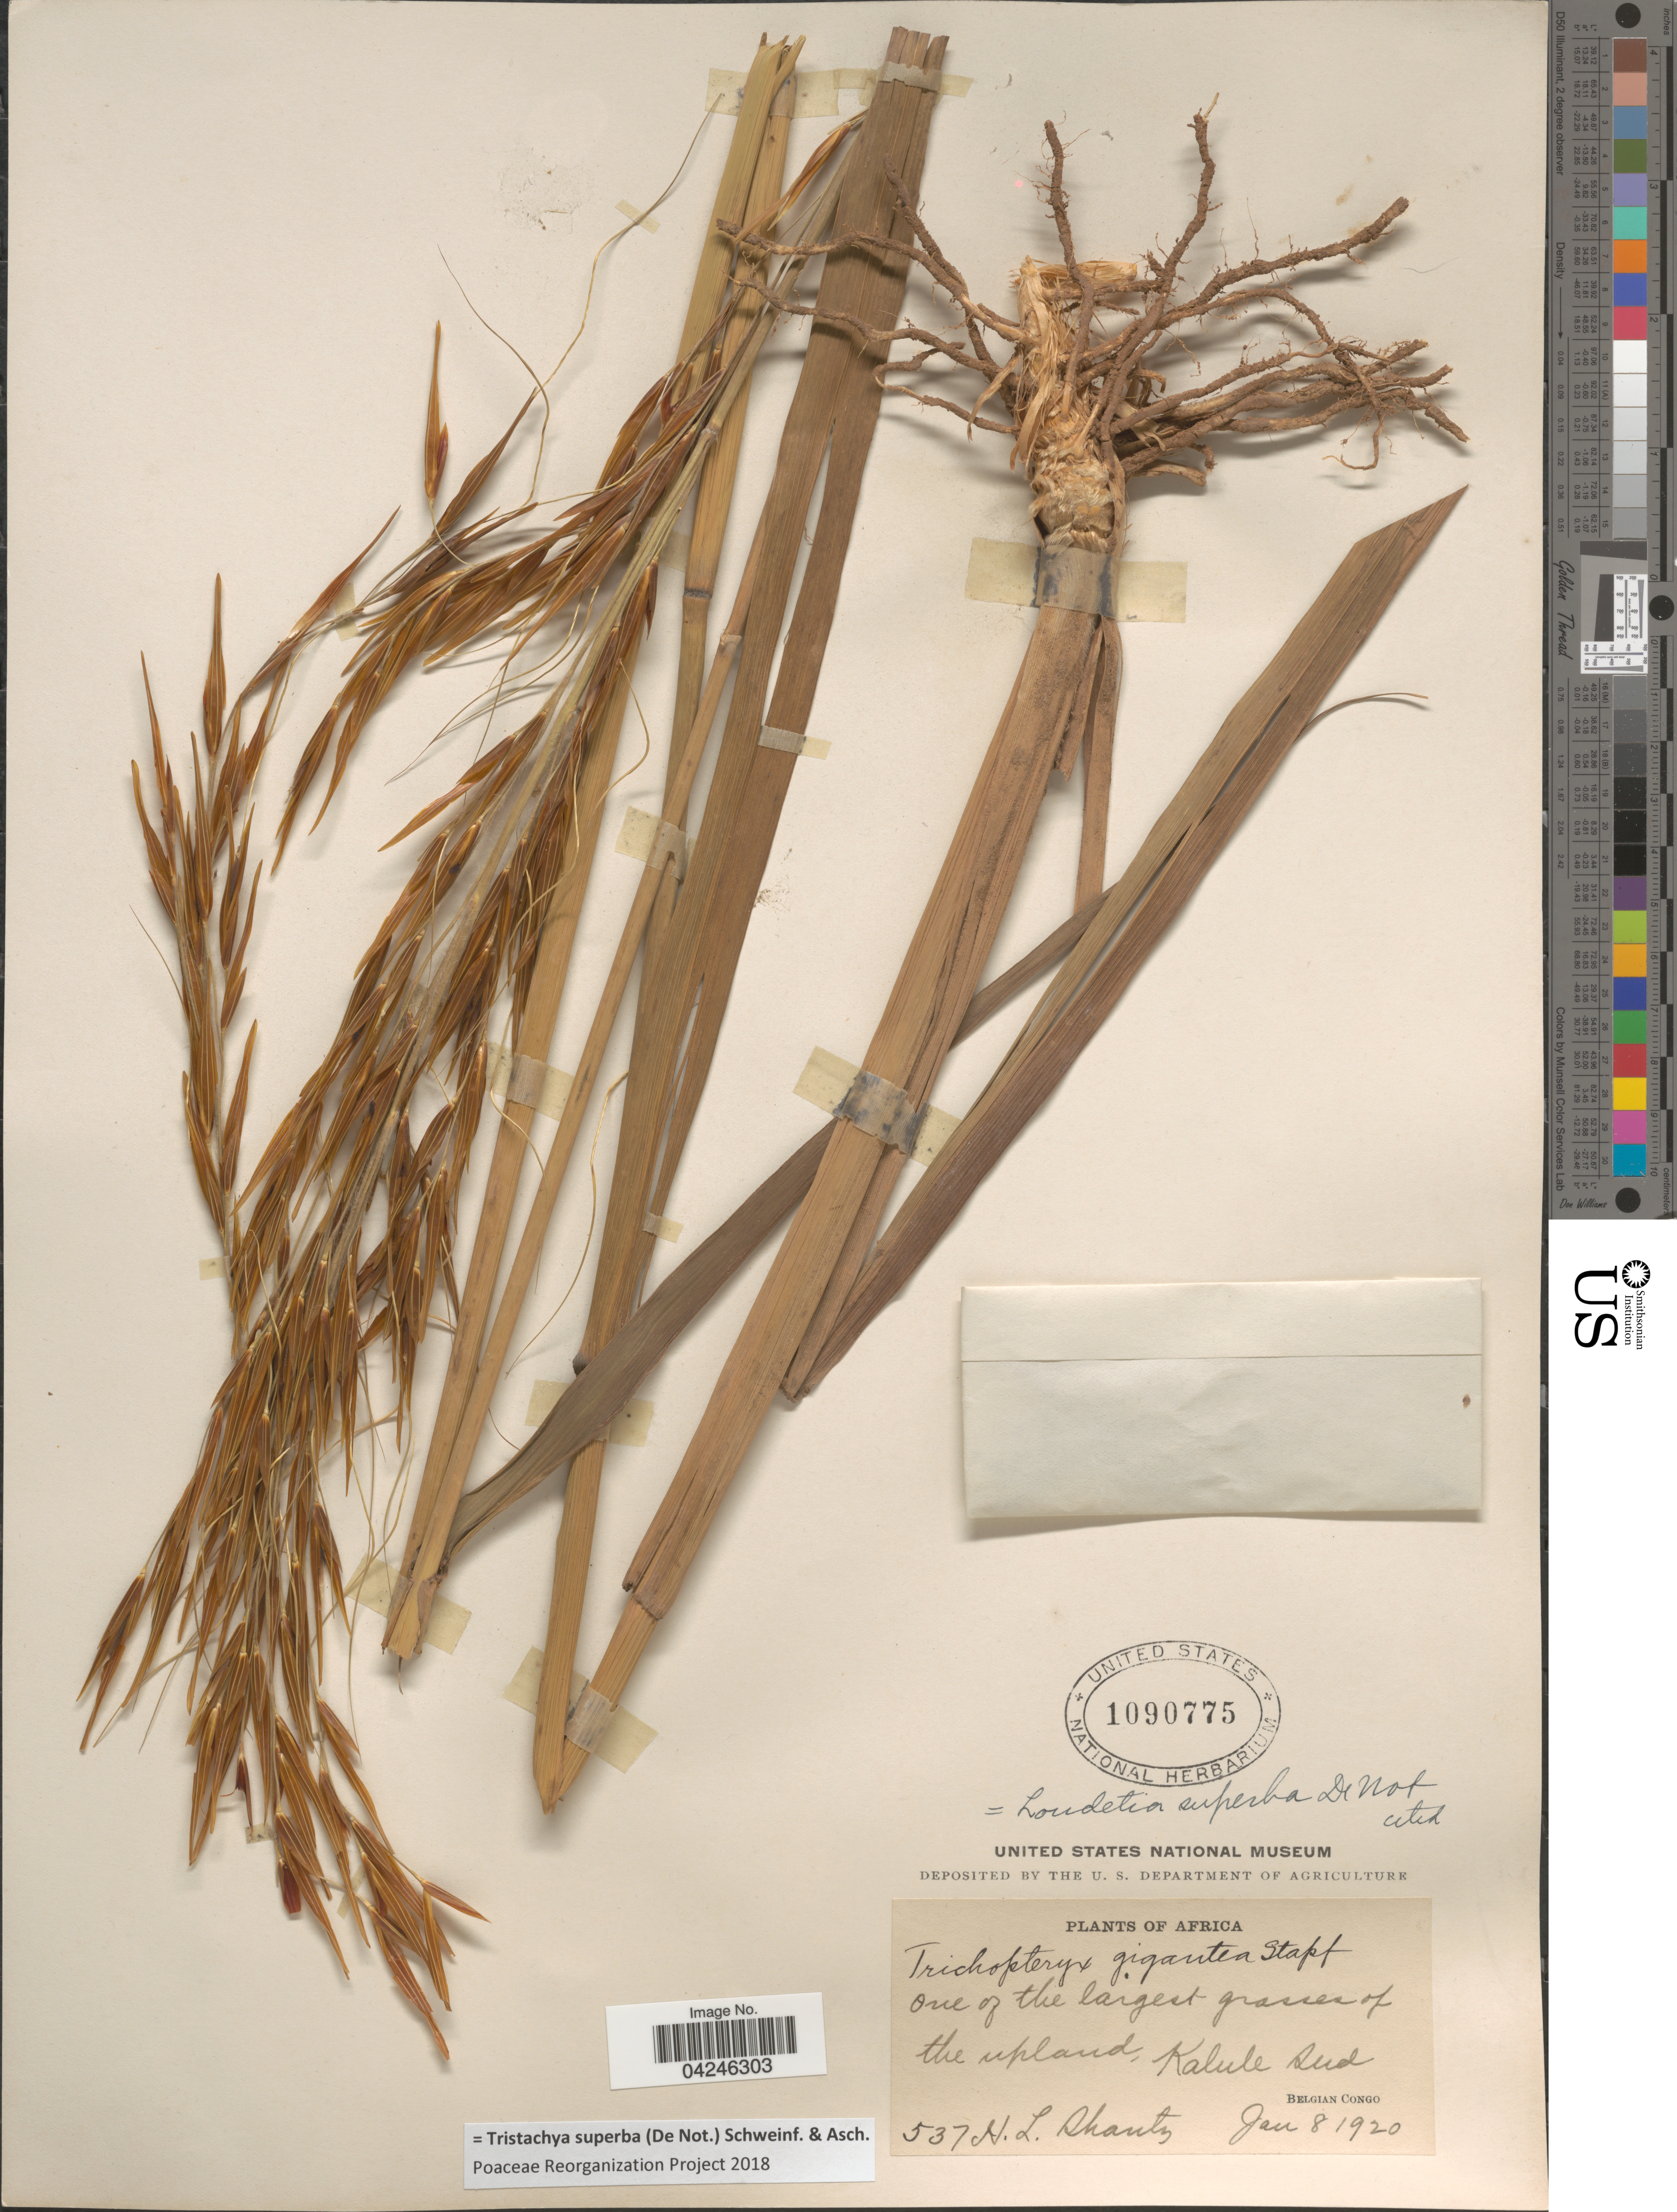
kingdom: Plantae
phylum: Tracheophyta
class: Liliopsida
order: Poales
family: Poaceae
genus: Tristachya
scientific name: Tristachya superba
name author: (De Not.) Schweinf. & Asch.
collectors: H. Shantz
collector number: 537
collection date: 1920-01-08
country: Congo, Democratic Republic of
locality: One of the largest grasses of the upland, Kalule Sud. Belgian Congo.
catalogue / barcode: US 1090775